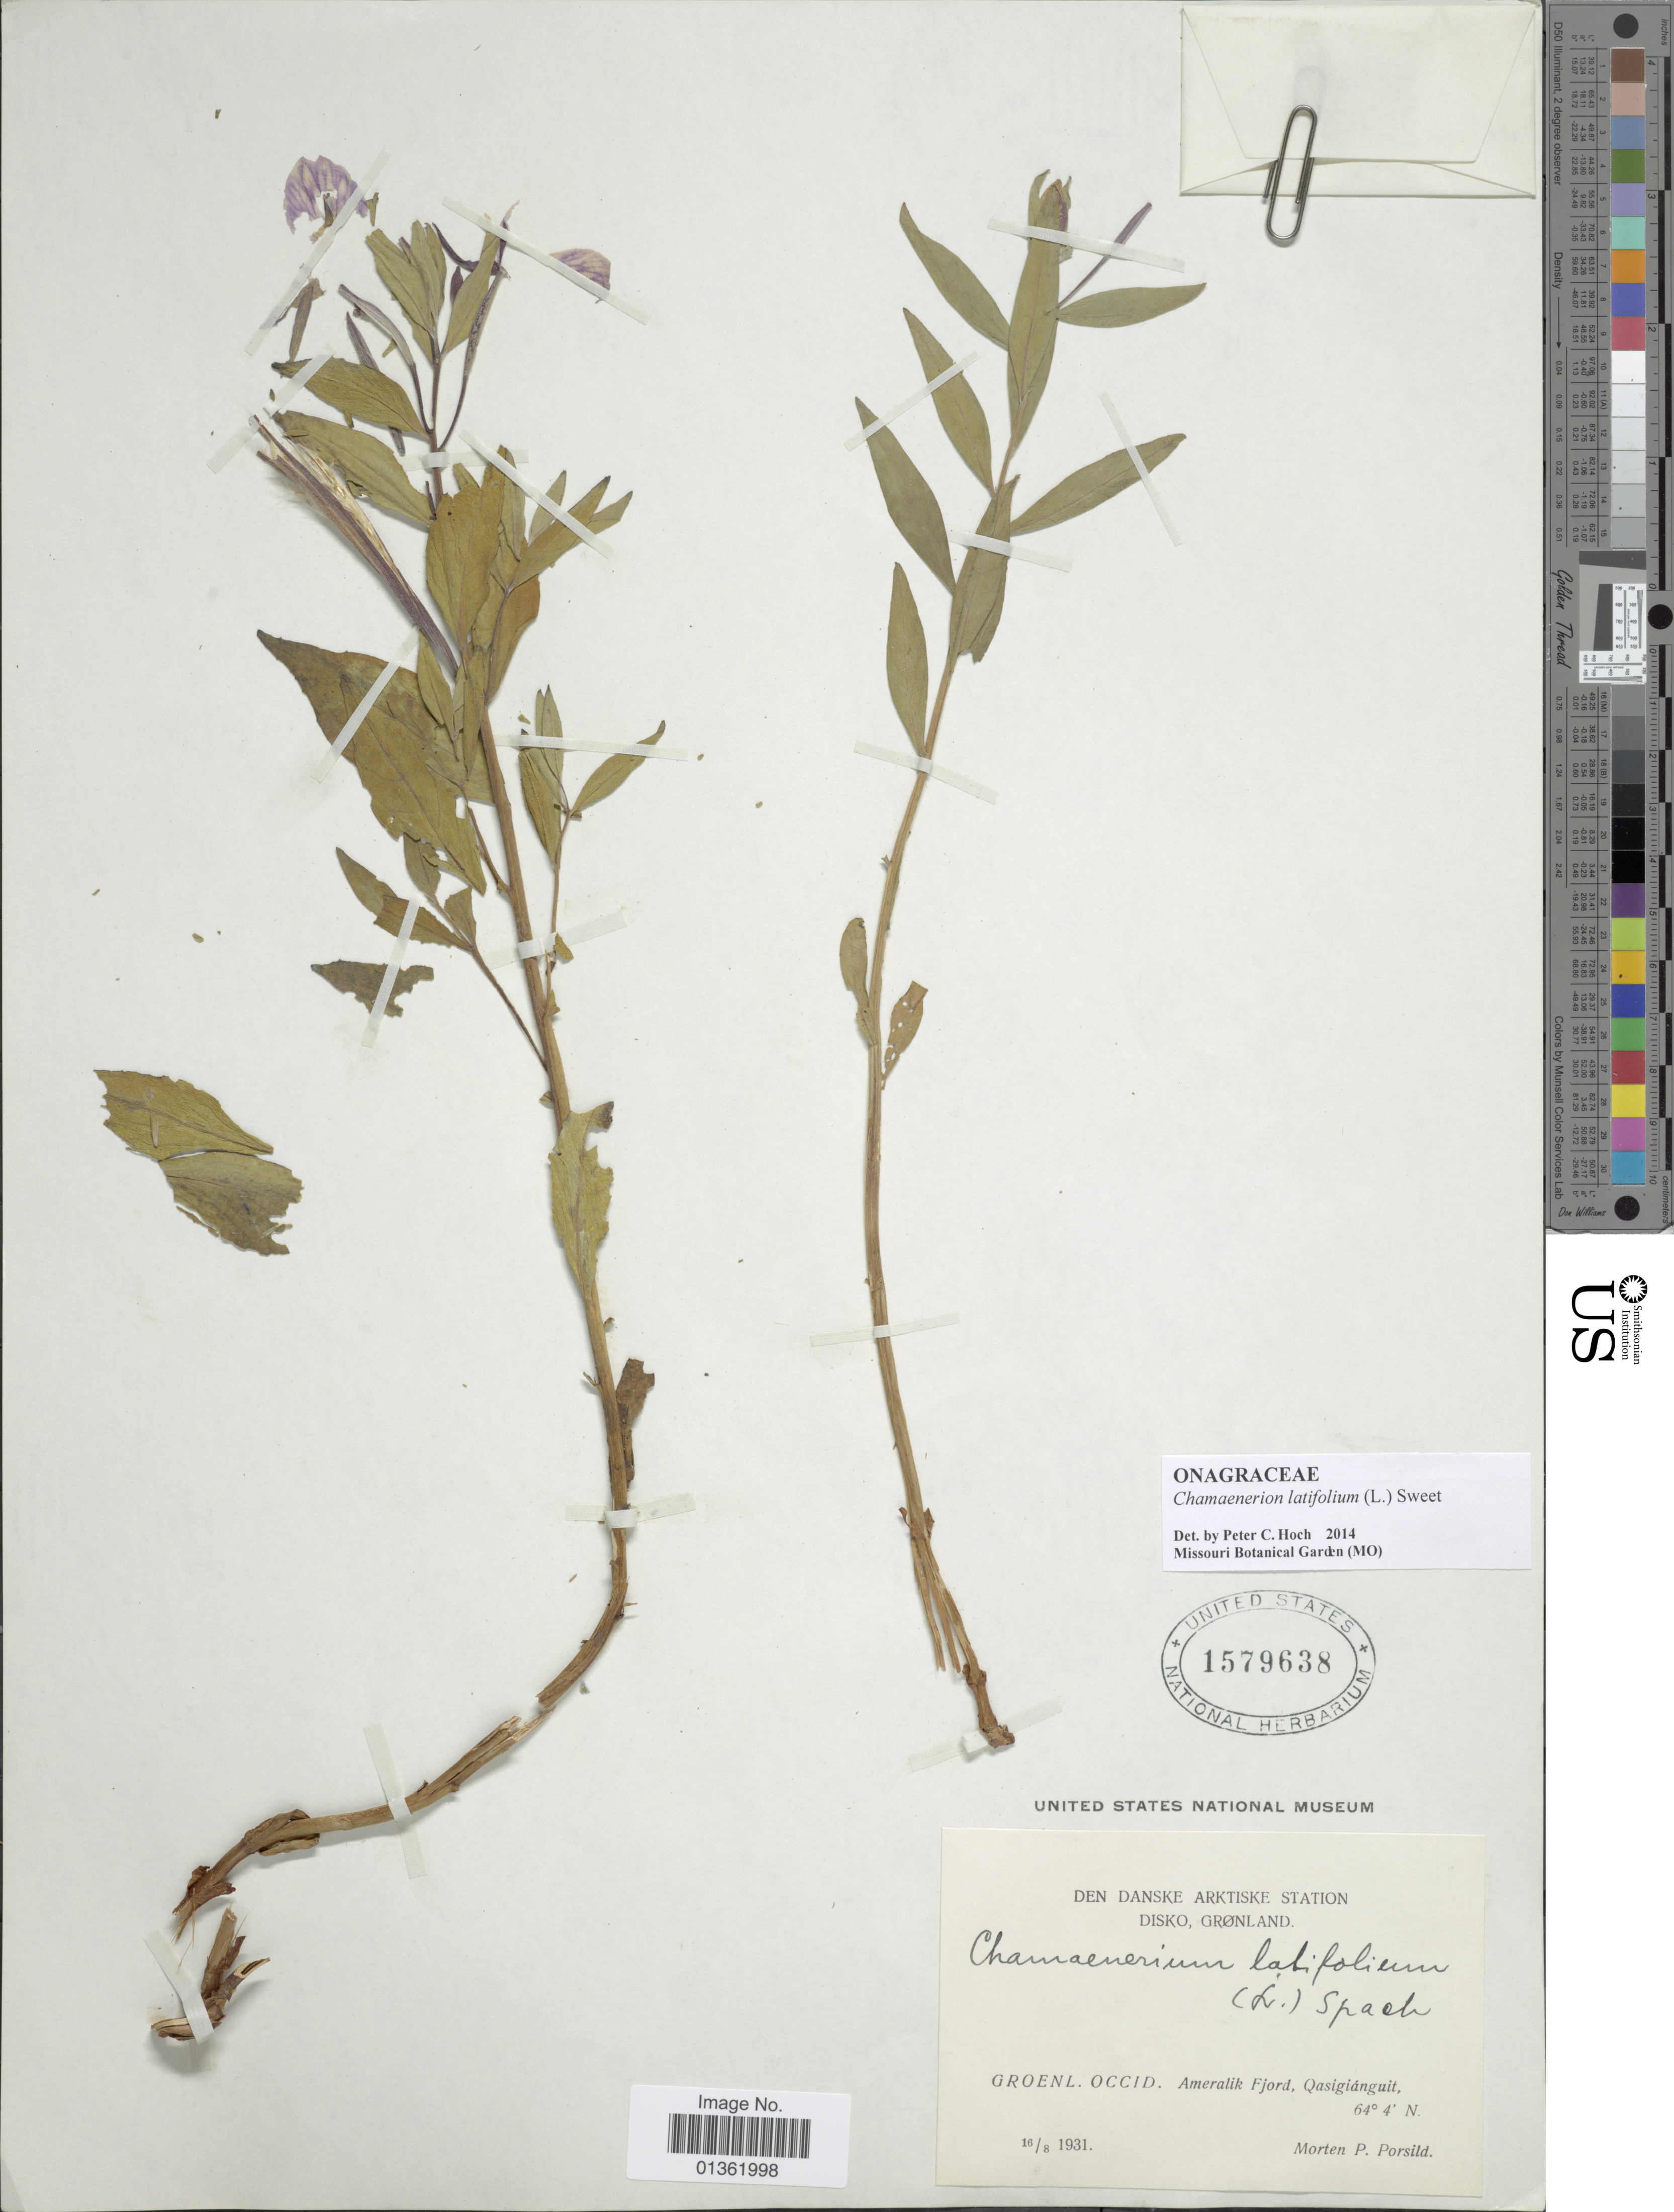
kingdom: Plantae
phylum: Tracheophyta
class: Magnoliopsida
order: Myrtales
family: Onagraceae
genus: Chamaenerion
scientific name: Chamaenerion latifolium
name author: (L.) Th. Fr. & Lange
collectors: M. P. Porsild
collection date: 1931-08-16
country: Greenland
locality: Den Danske Arktiske Station, Disko. Groenl. Occid. Ameralik Fjord, Qasigiánguit.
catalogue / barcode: US 1579638